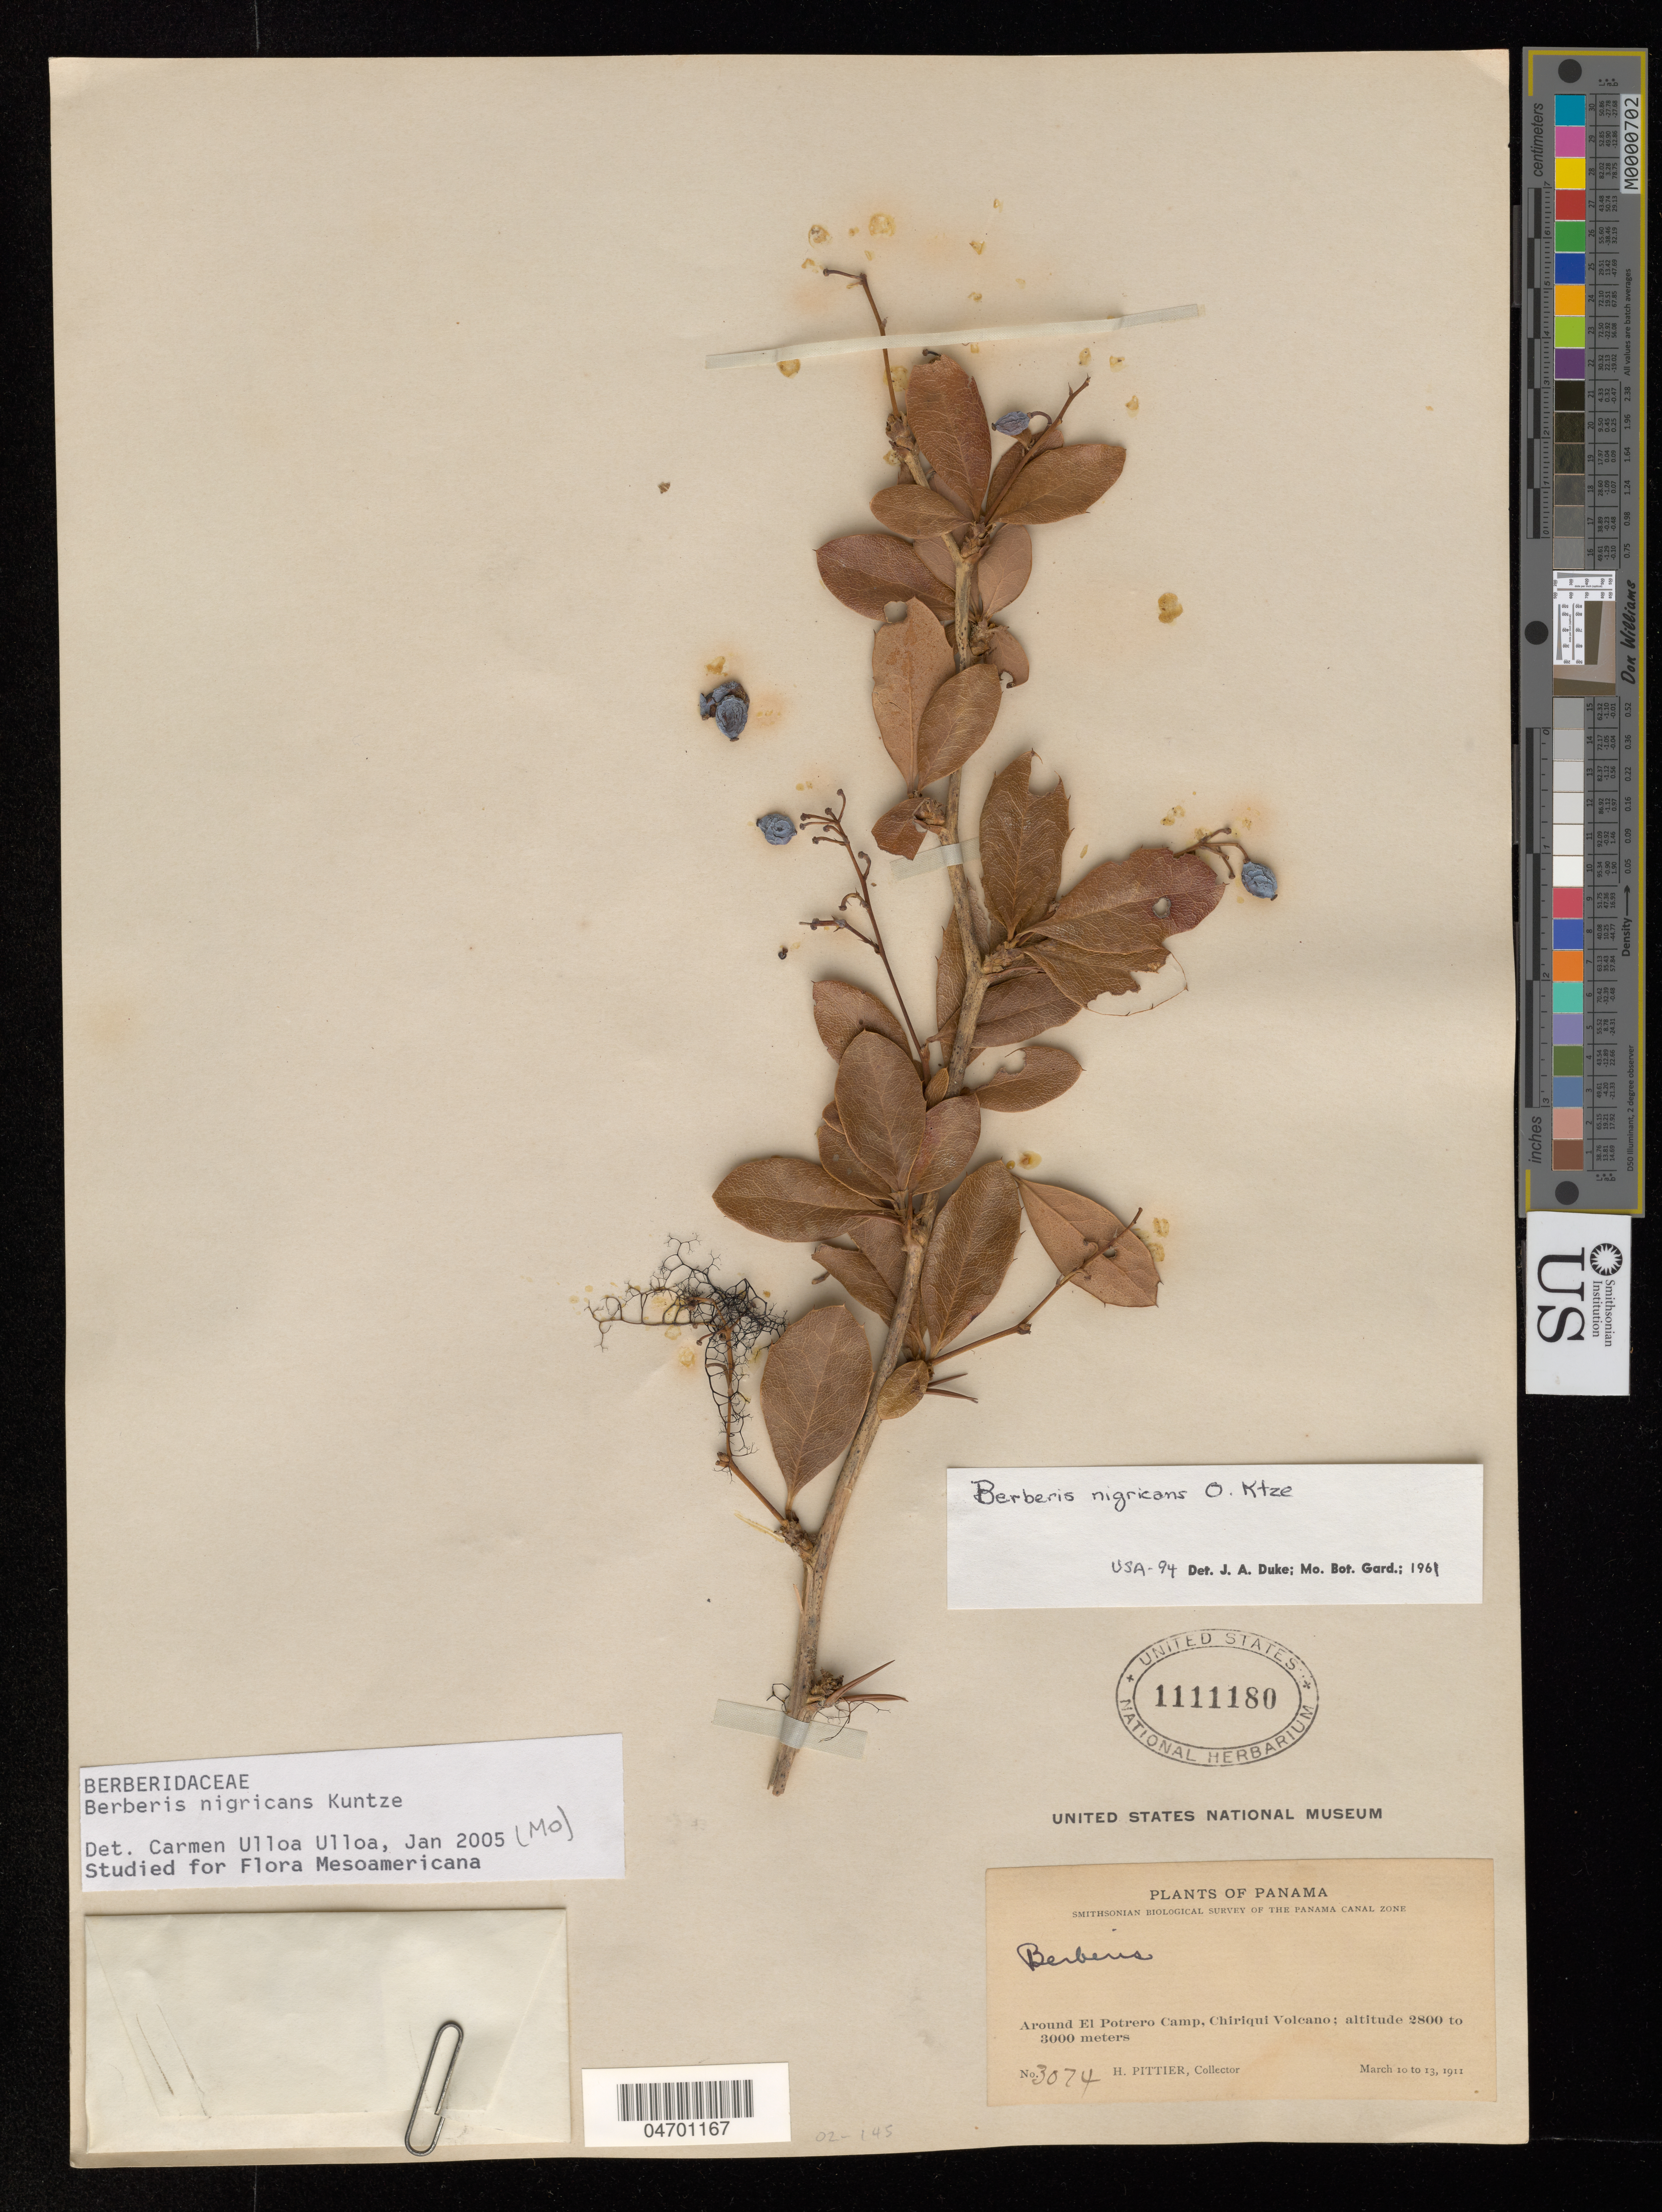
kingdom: Plantae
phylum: Tracheophyta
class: Magnoliopsida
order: Ranunculales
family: Berberidaceae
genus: Berberis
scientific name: Berberis nigricans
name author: Kuntze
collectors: H. Pittier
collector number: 3024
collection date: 1911-03-10/1911-03-13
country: Panama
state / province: Chiriqui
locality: Smithsonian Biological Survey of the Panama Canal Zone. Around El Potrero Camp, Chiriqui Volcano.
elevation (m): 2800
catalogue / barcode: US 1111180